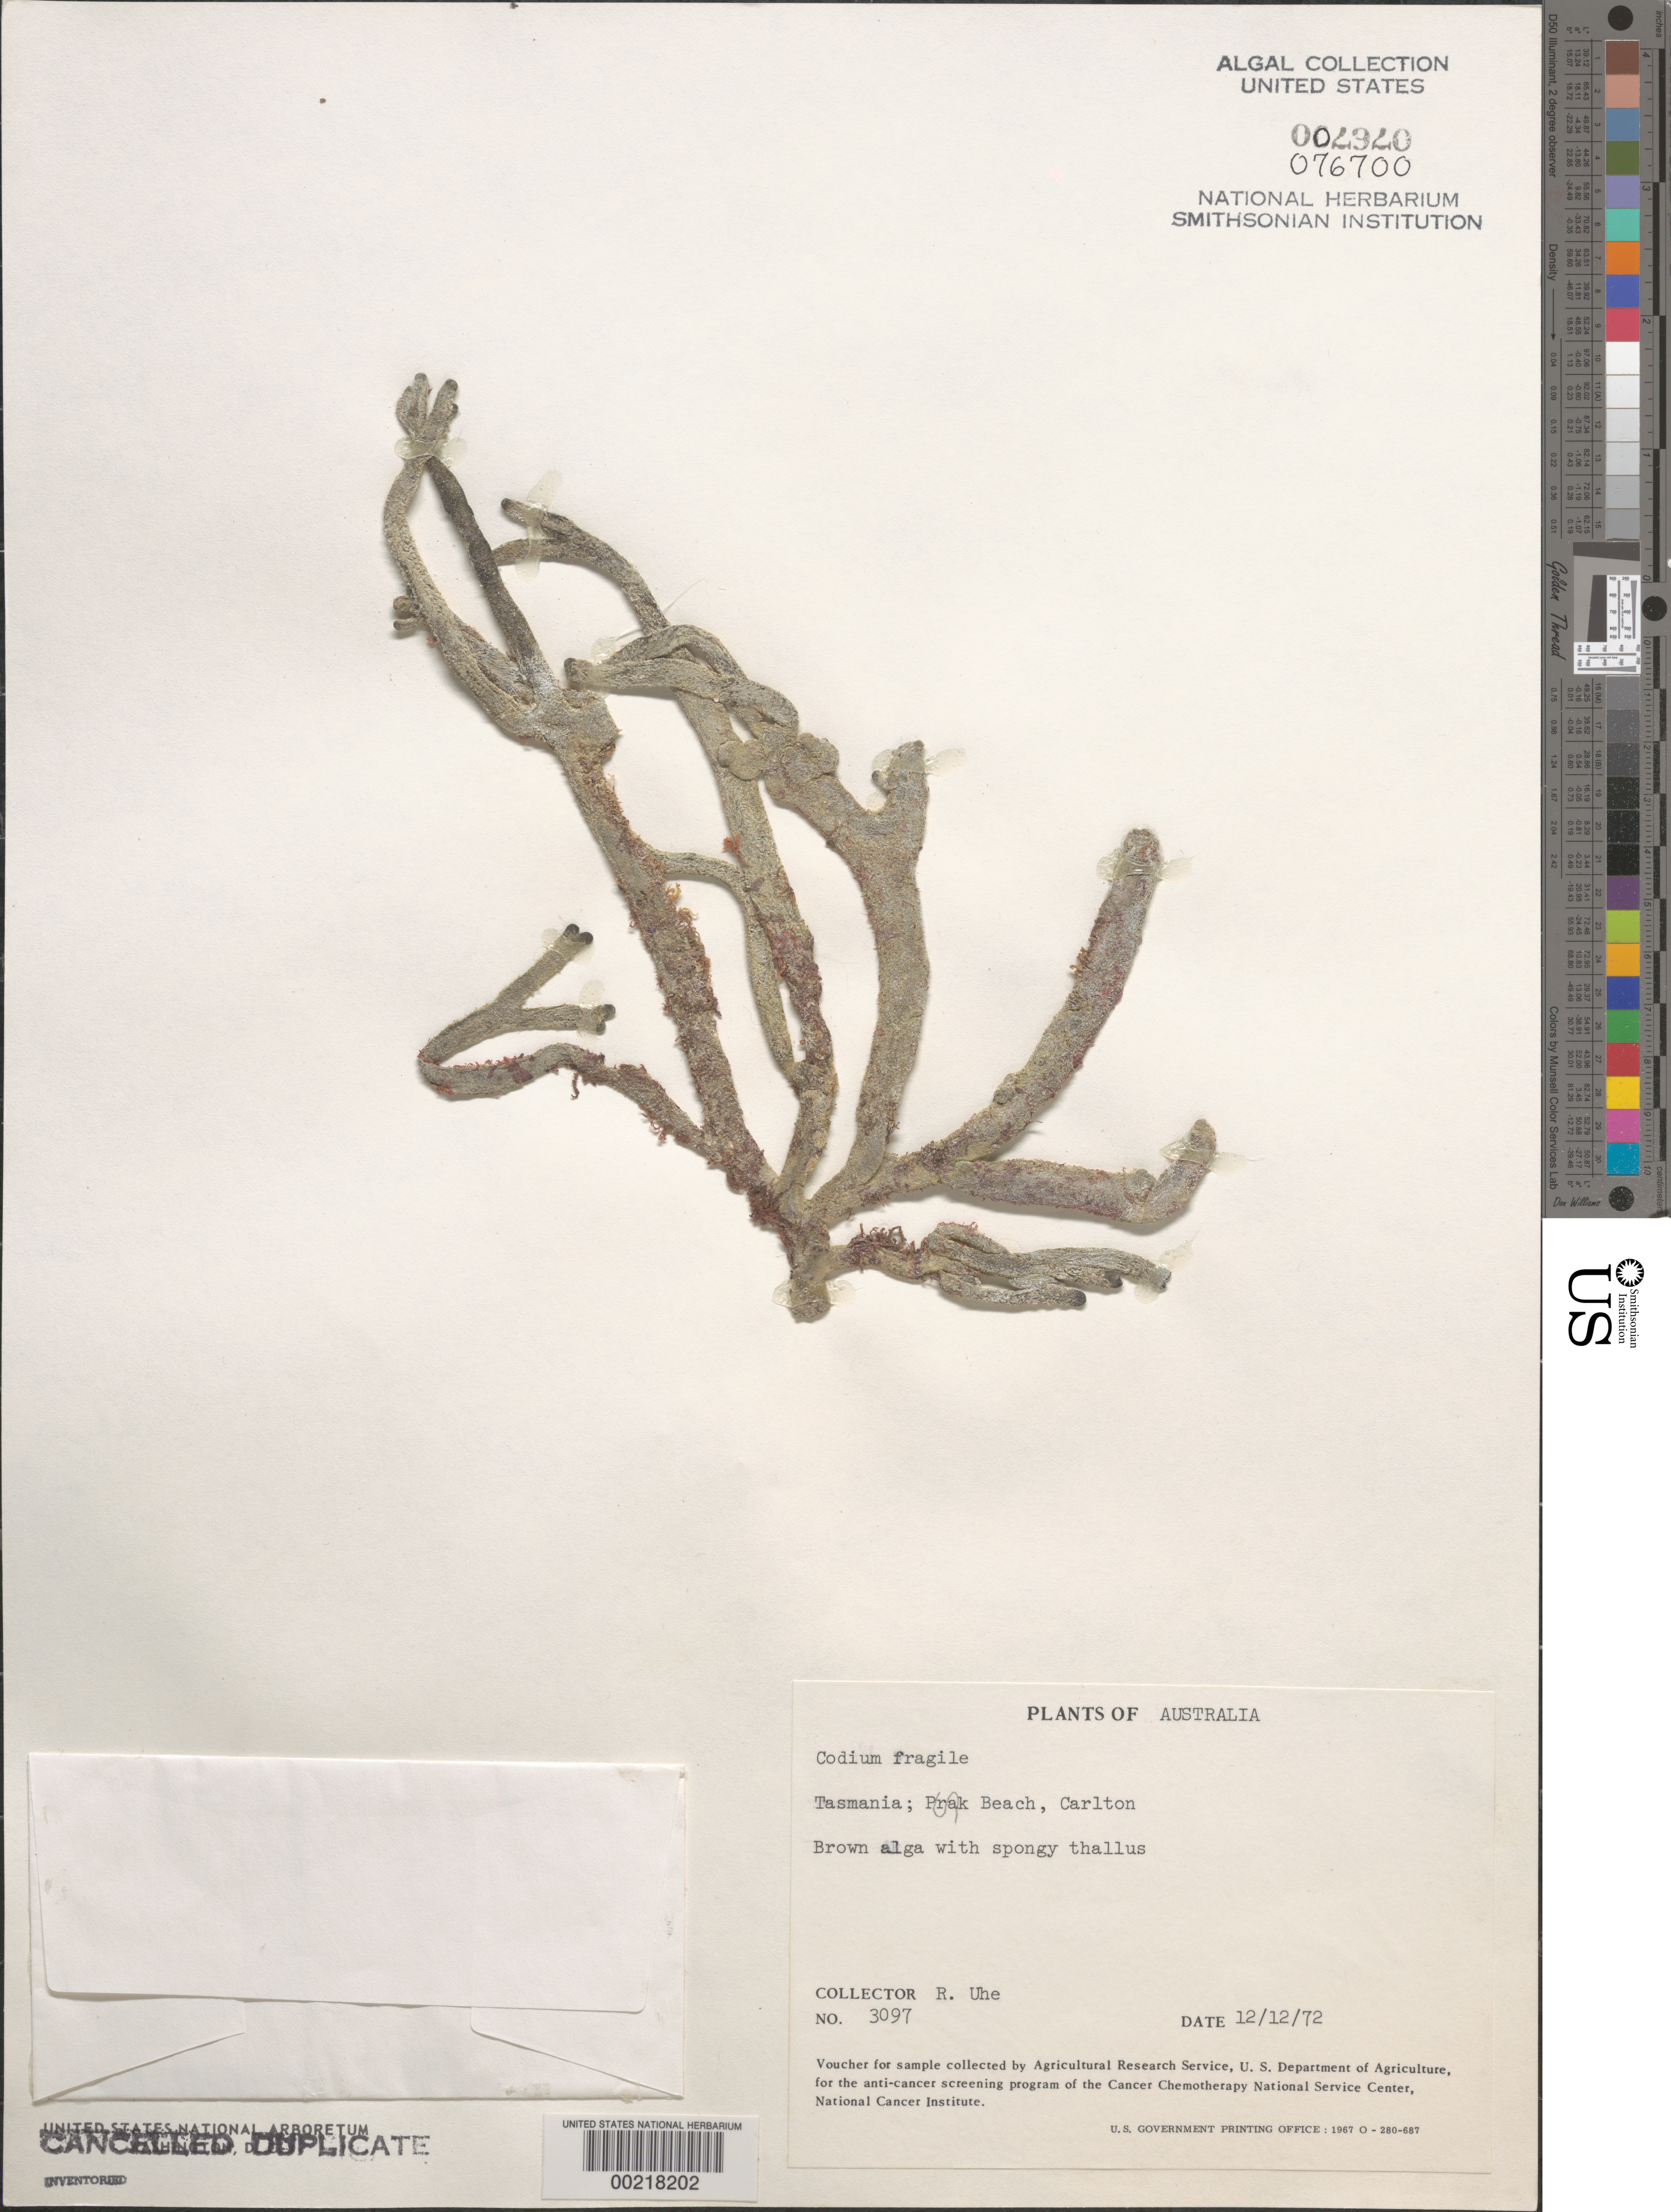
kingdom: Plantae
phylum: Chlorophyta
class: Ulvophyceae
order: Bryopsidales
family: Codiaceae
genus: Codium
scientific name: Codium fragile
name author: (Suringar) P. Hariot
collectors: R. Uhe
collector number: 3097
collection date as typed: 12 Dec 1972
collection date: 1972-12-12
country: Australia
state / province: Tasmania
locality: Park Beach, Carlton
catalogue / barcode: US 76700